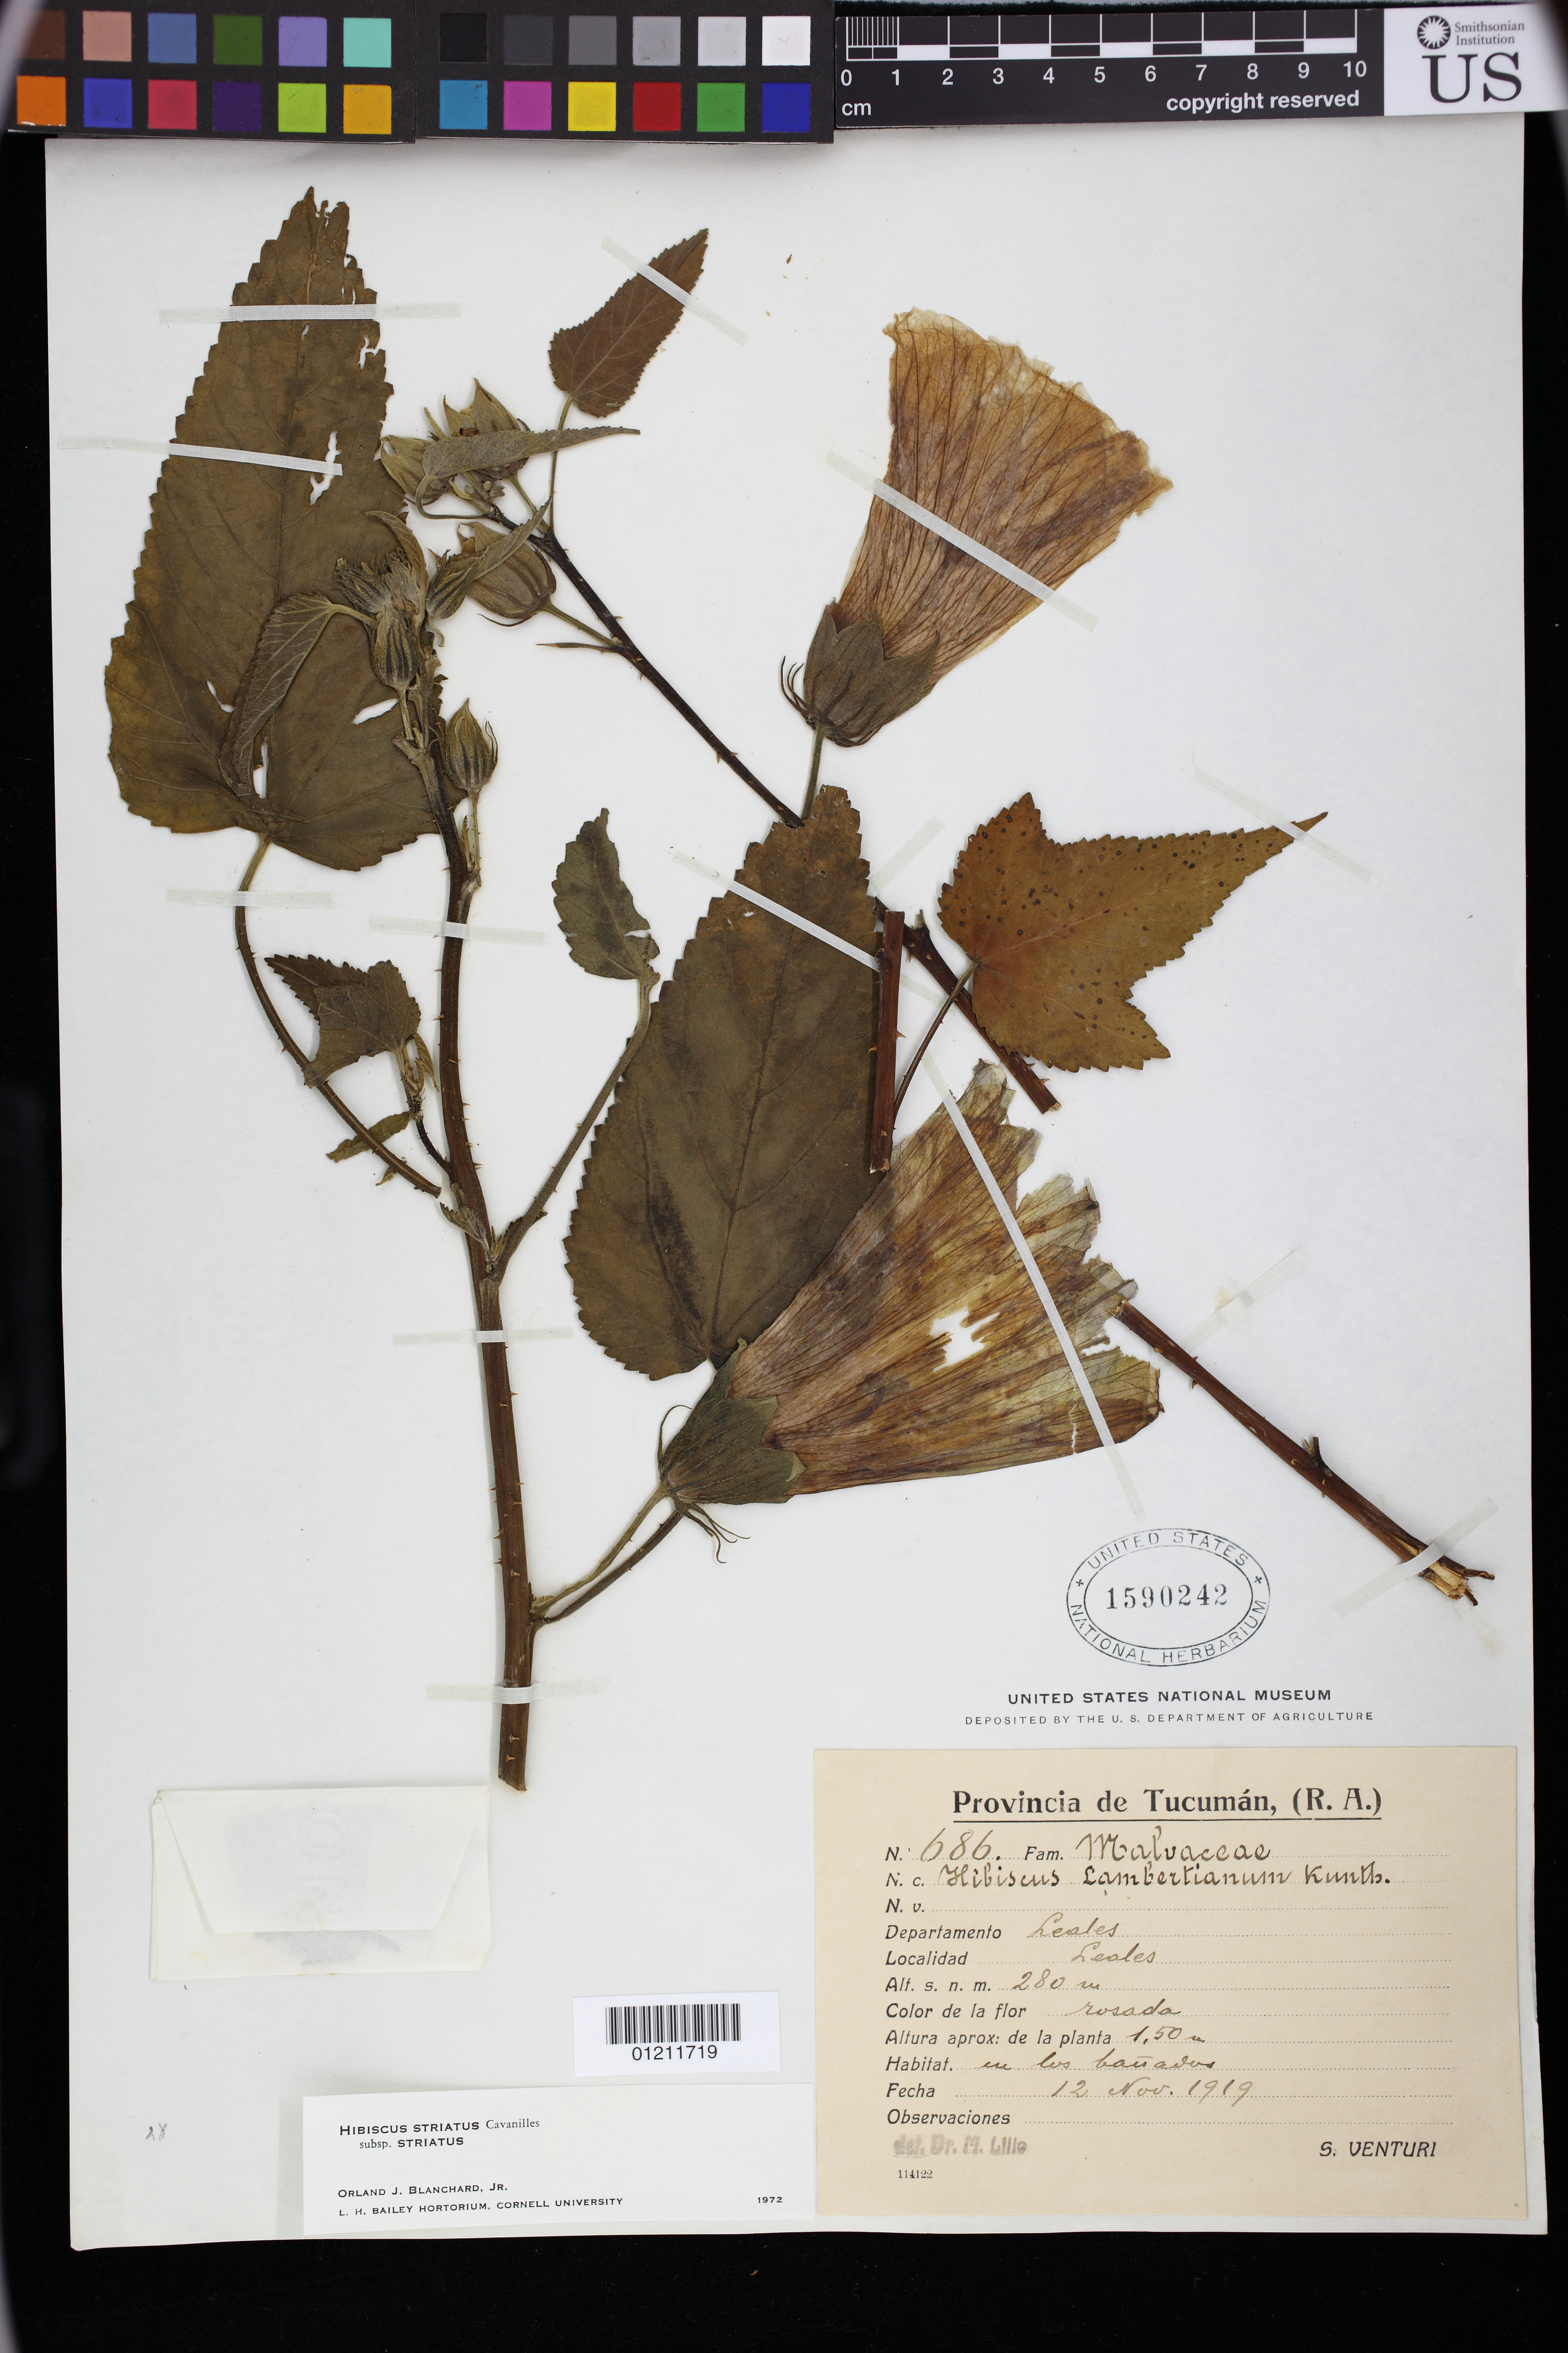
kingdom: Plantae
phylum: Tracheophyta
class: Magnoliopsida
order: Malvales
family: Malvaceae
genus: Hibiscus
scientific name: Hibiscus striatus subsp. striatus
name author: Cav.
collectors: S. Venturi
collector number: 686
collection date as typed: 11 Dec 1919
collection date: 1919-12-11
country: Argentina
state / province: Tucumán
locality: Leales, Tucumán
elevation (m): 280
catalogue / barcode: US 1590242